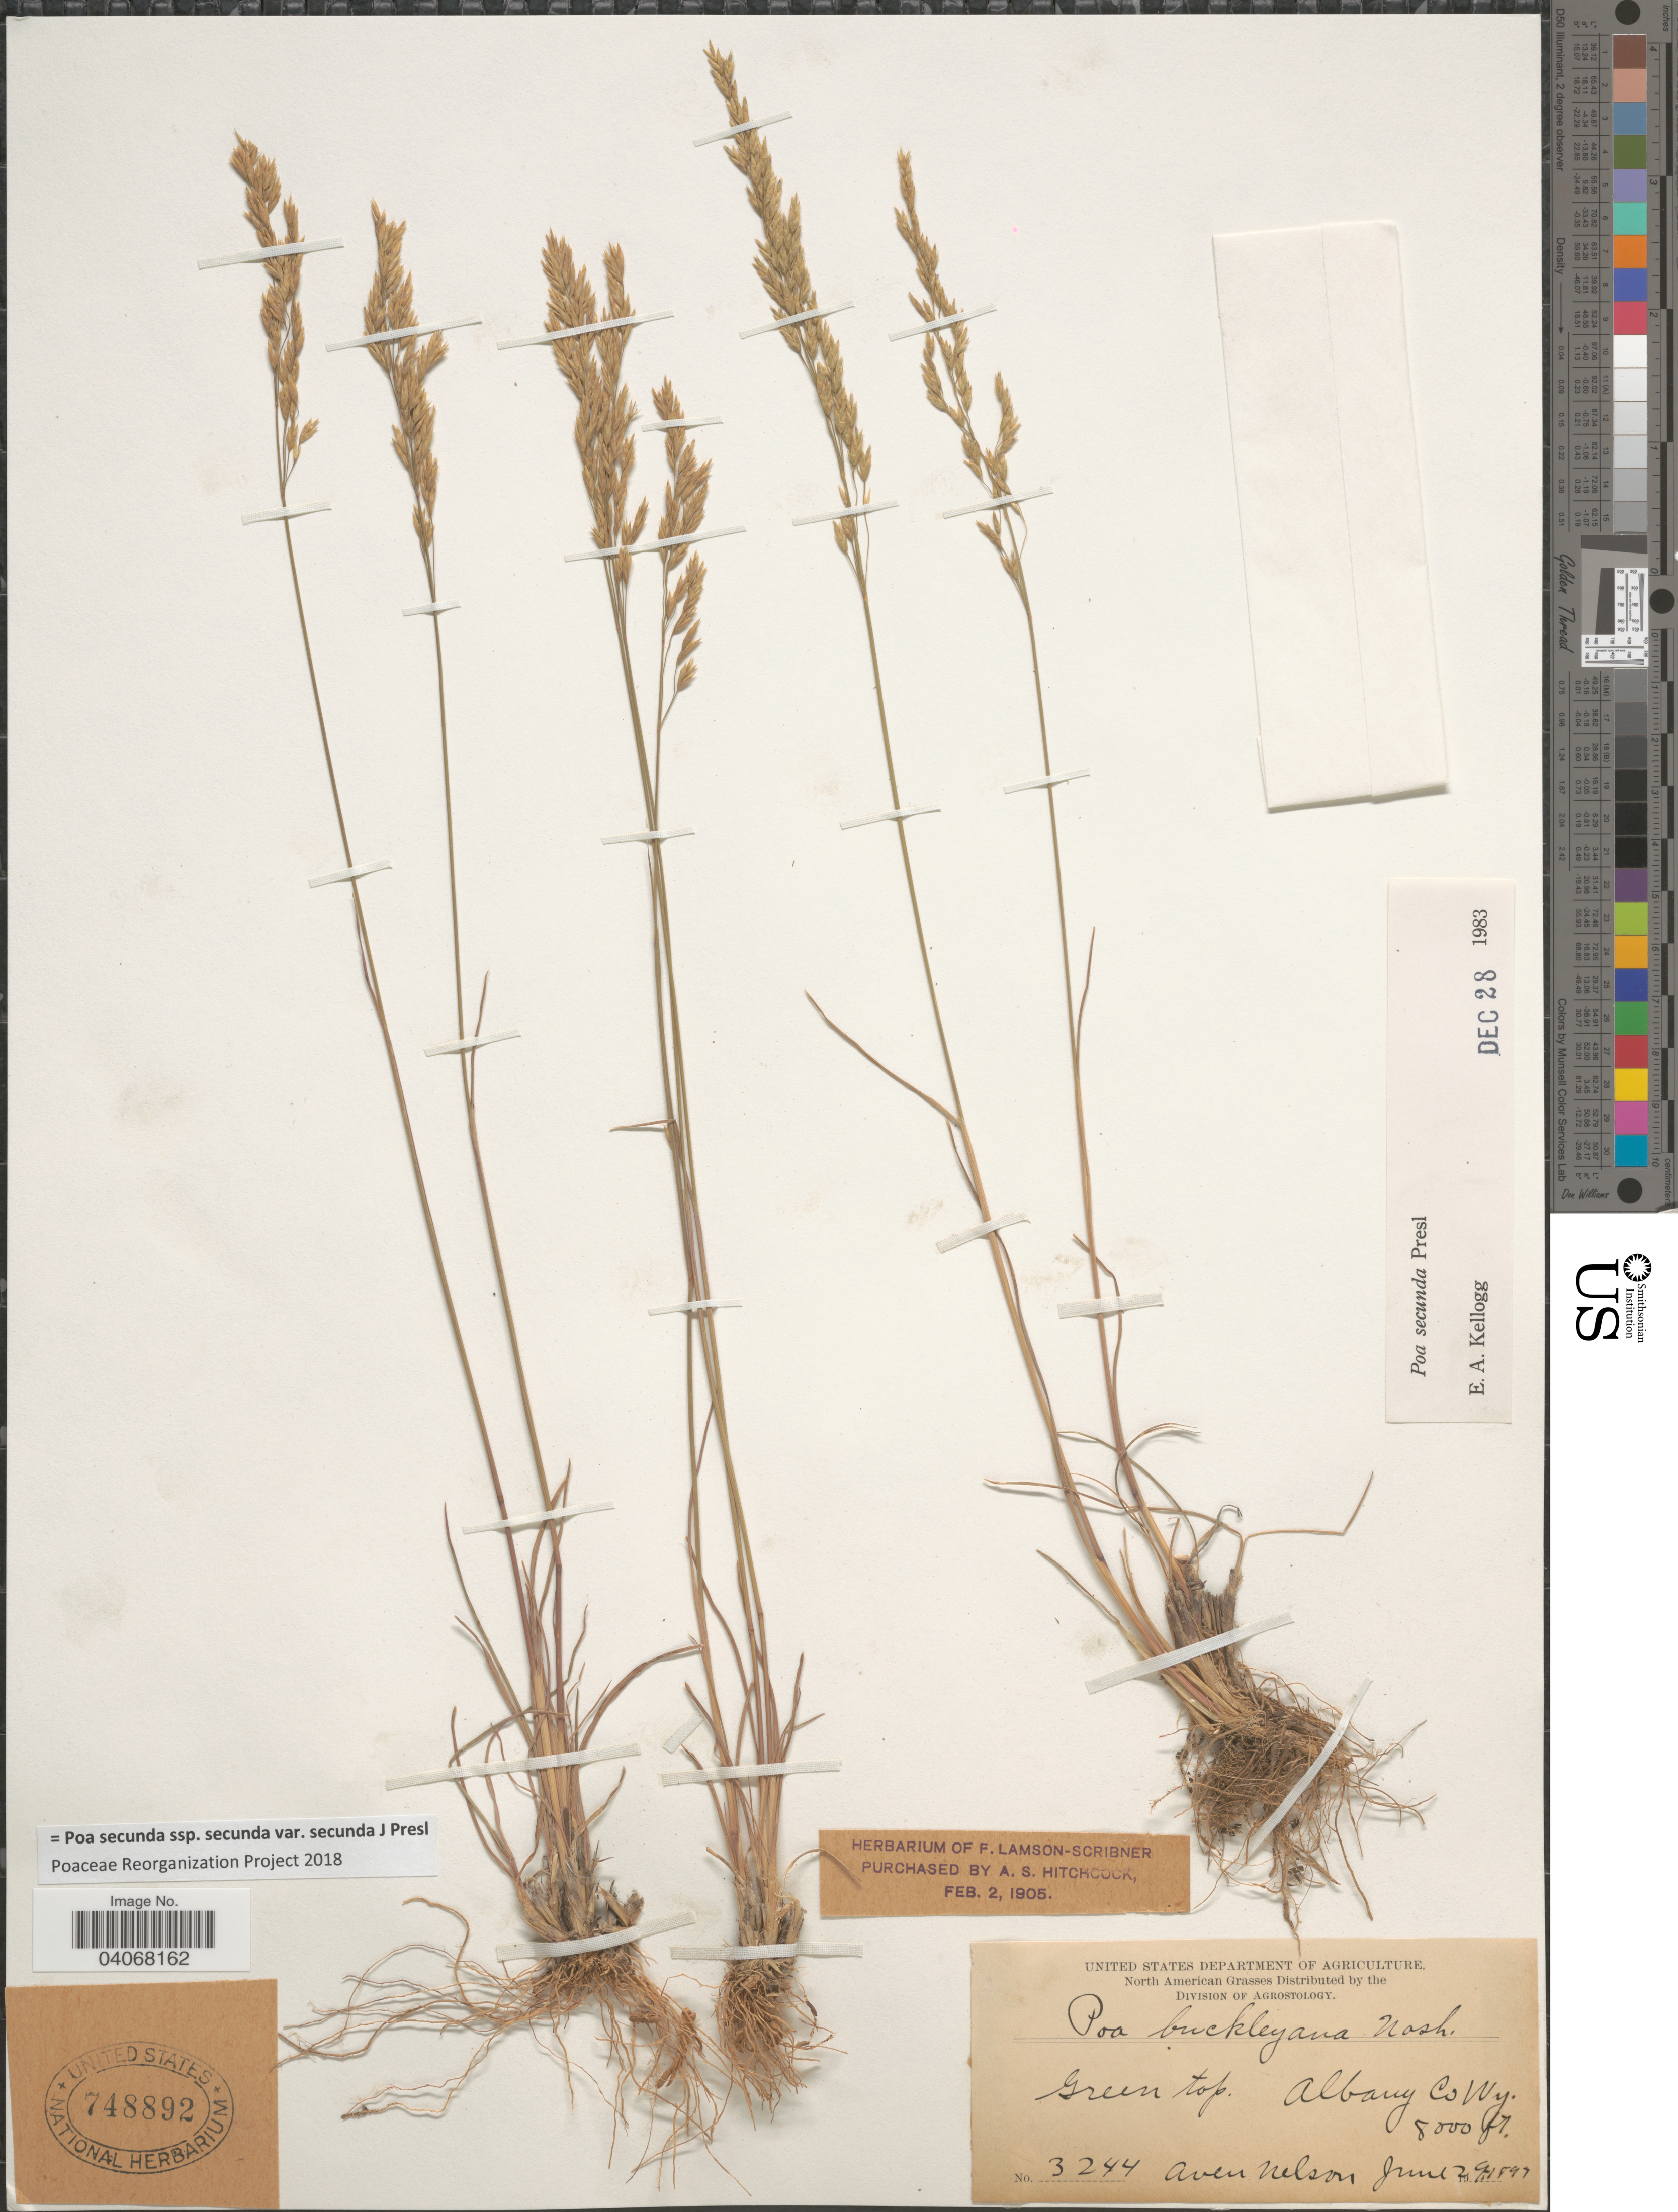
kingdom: Plantae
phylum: Tracheophyta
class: Liliopsida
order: Poales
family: Poaceae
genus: Poa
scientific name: Poa secunda subsp. secunda var. secunda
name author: J. Presl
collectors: A. Nelson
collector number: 3244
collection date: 1897-06-29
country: United States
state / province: Wyoming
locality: Green top. Albany Co.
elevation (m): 2438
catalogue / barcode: US 748892